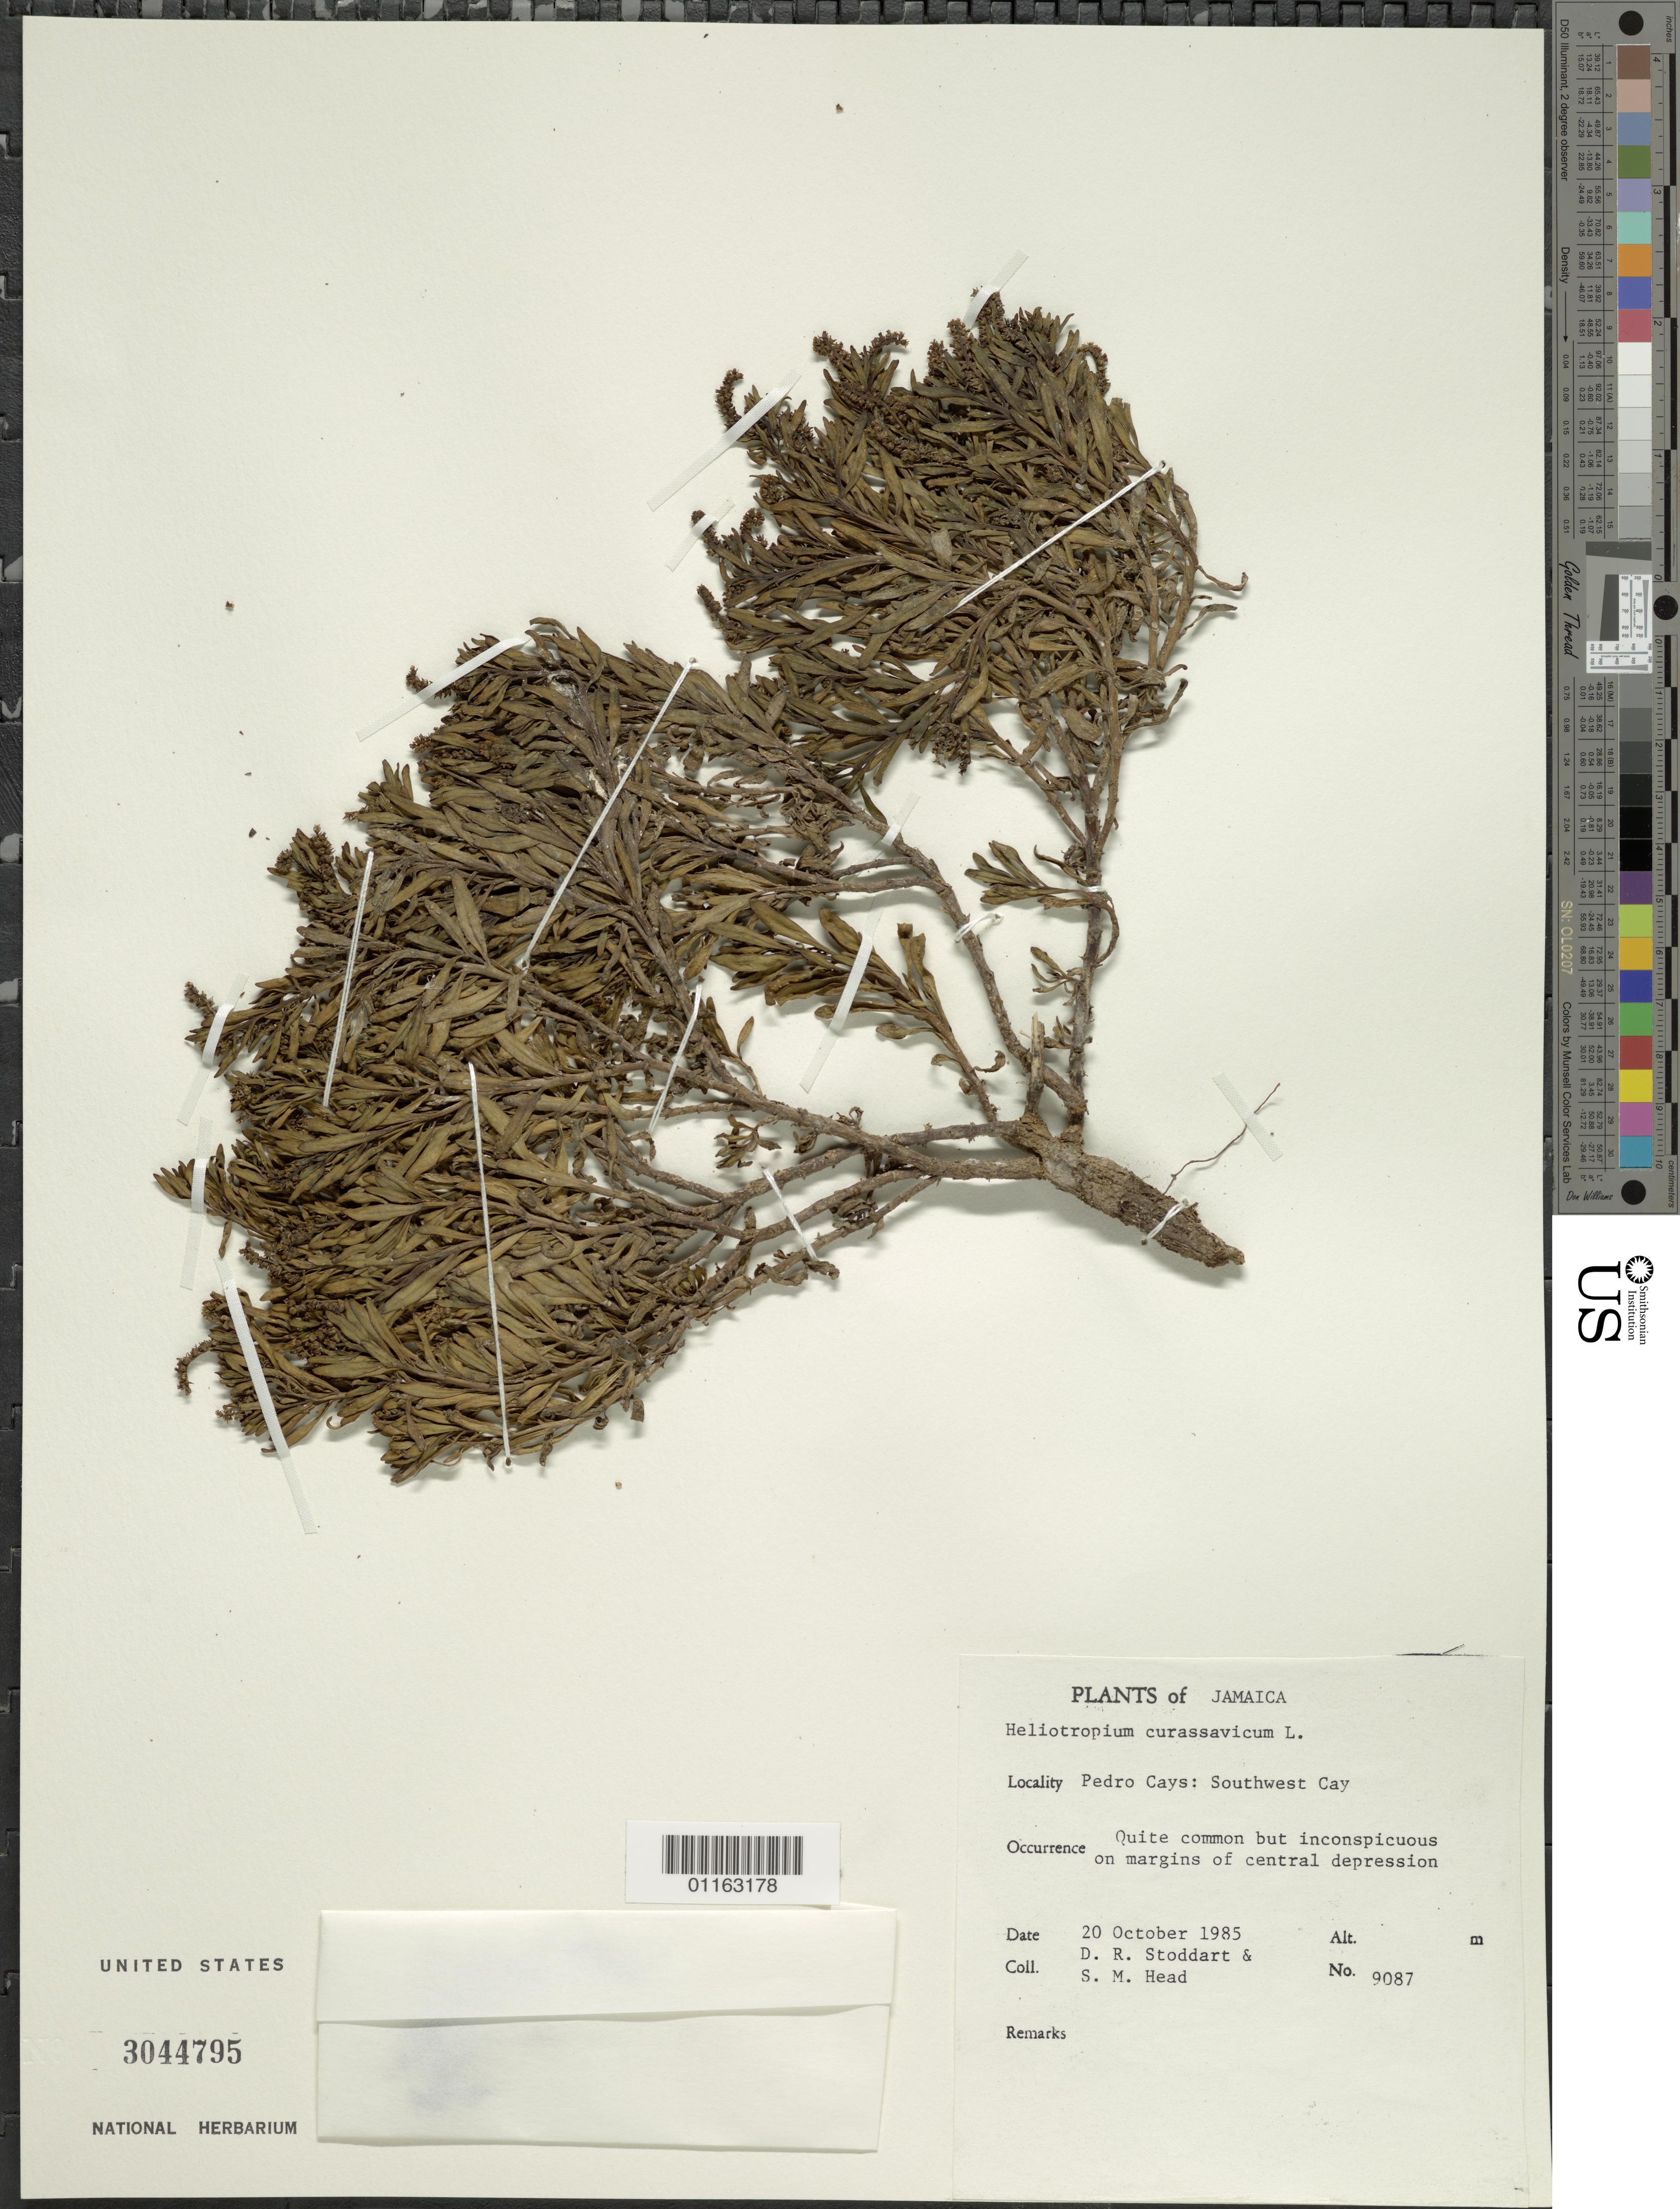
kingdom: Plantae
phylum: Tracheophyta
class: Magnoliopsida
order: Boraginales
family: Heliotropiaceae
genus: Heliotropium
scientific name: Heliotropium curassavicum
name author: L.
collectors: D. R. Stoddart & S. Head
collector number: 9087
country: Jamaica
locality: Pedro Cays: Southwest Cay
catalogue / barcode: US 3044795